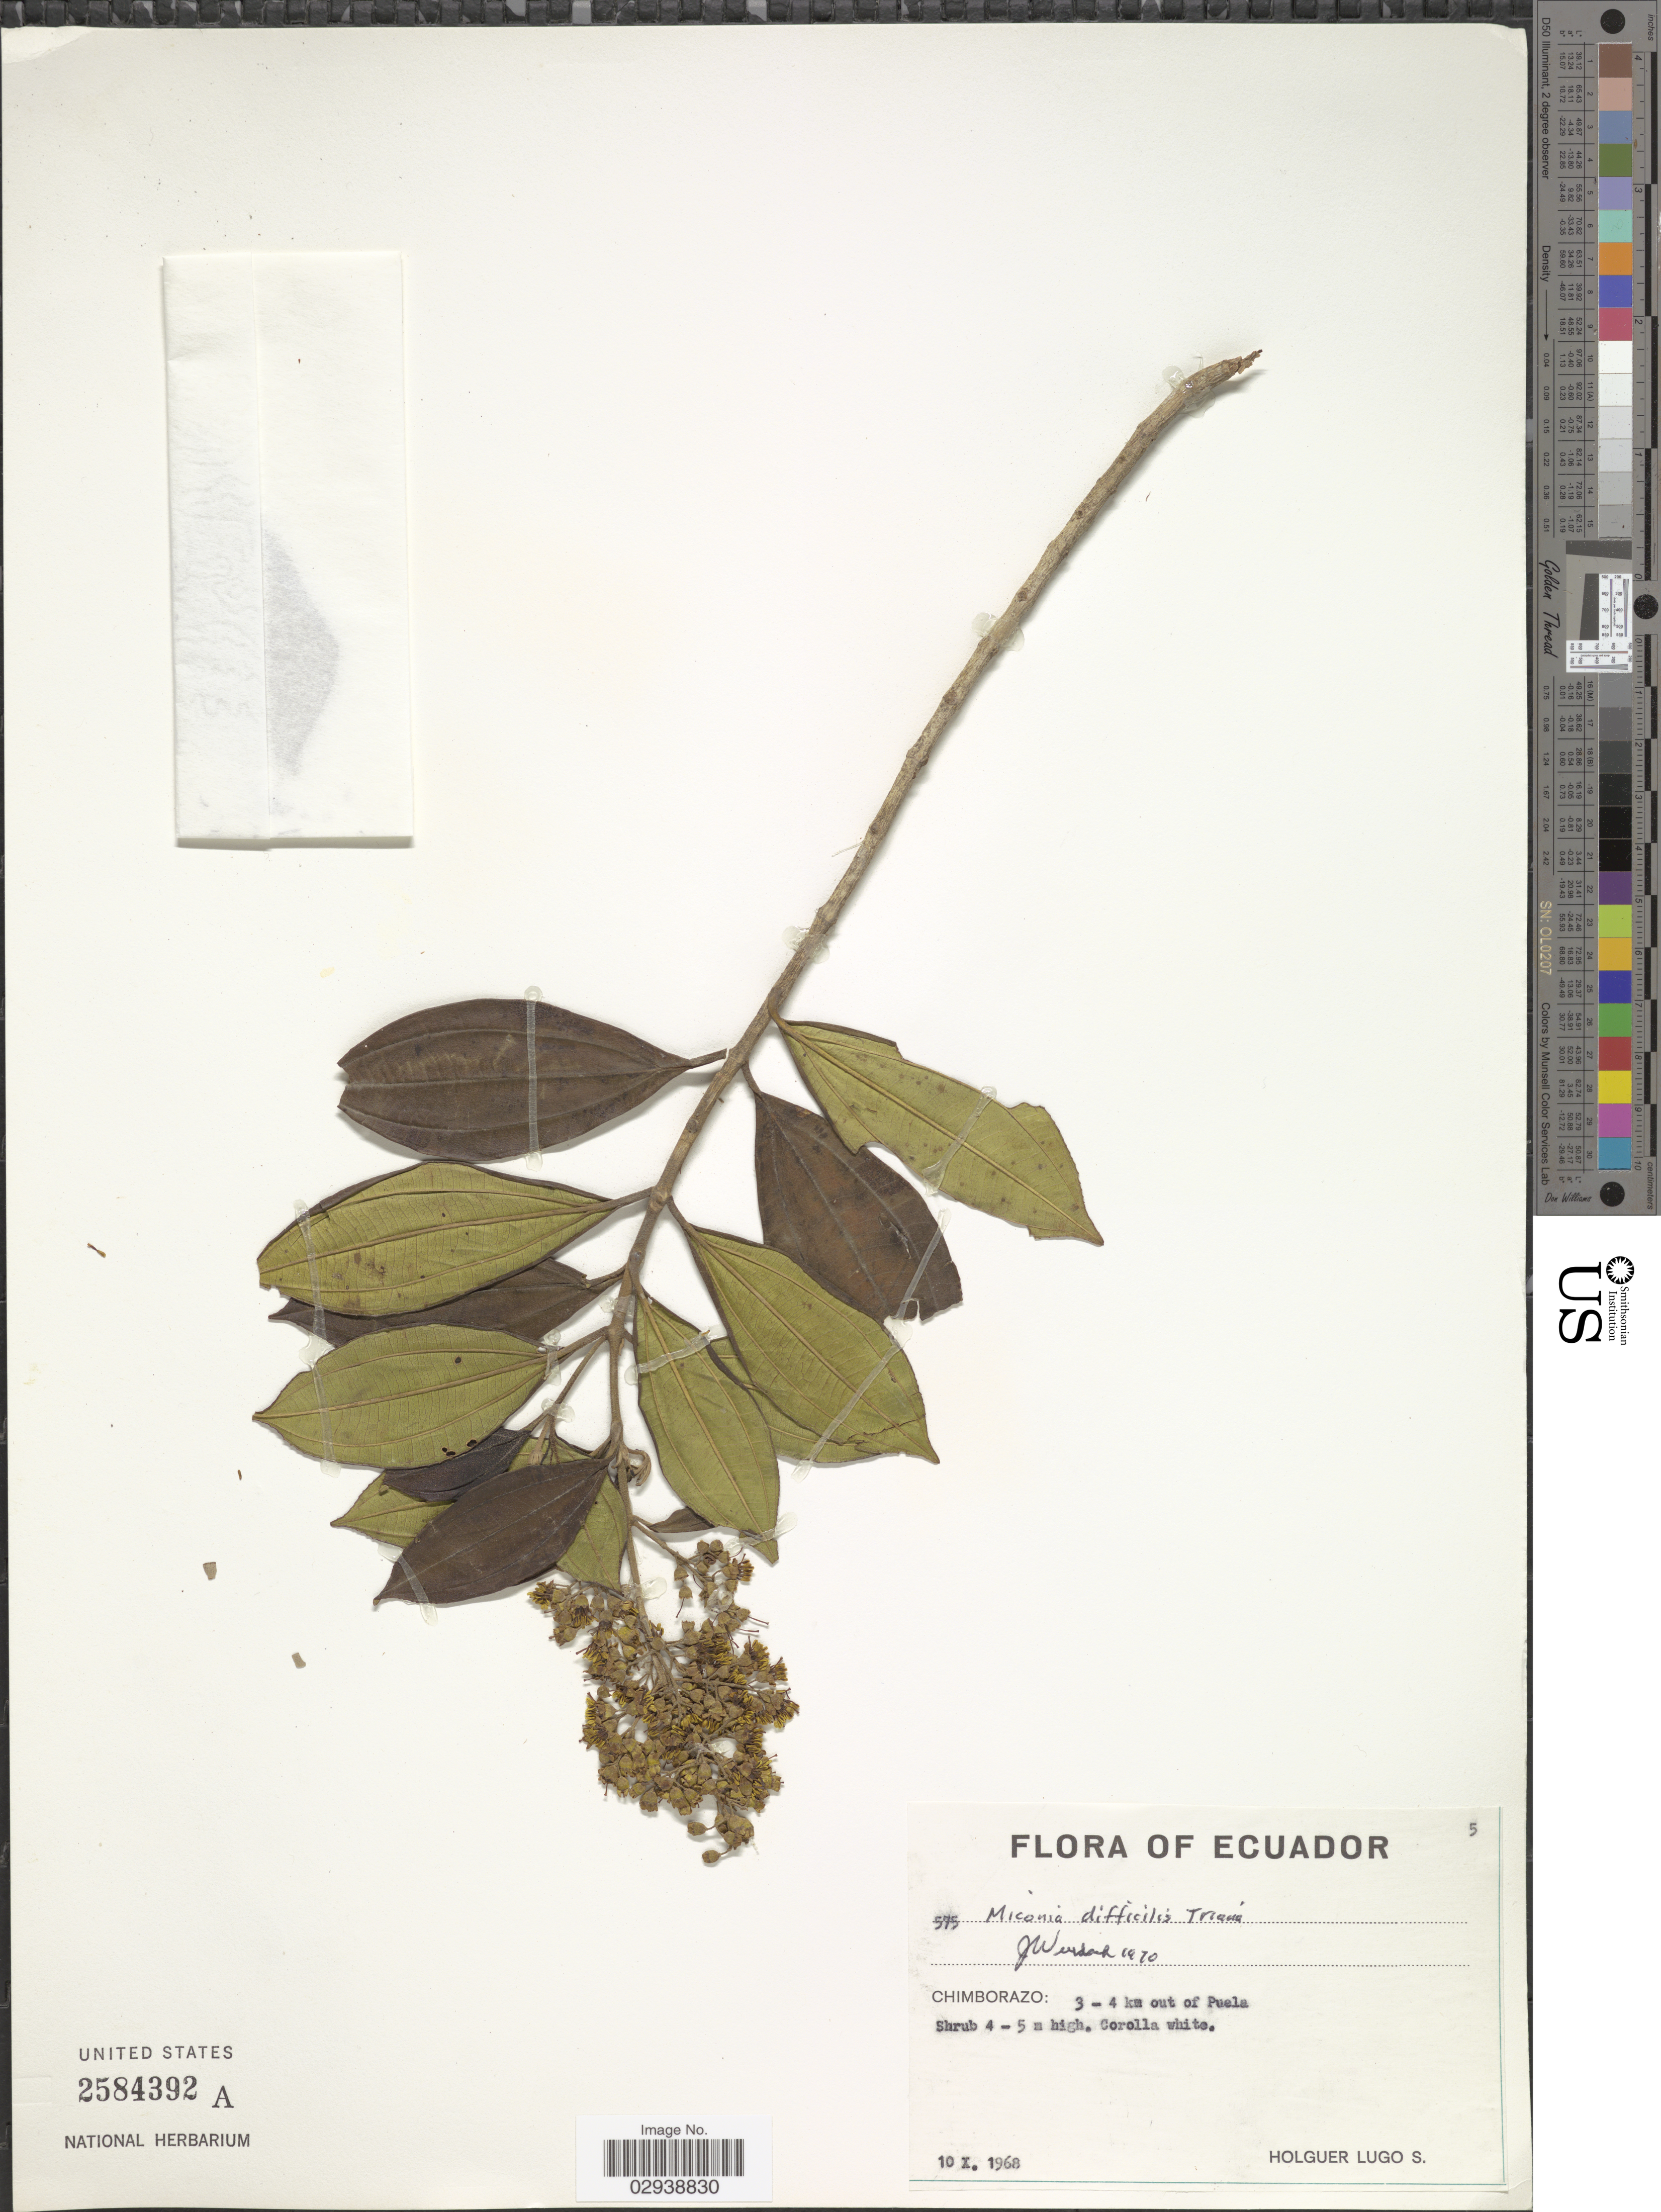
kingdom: Plantae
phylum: Tracheophyta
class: Magnoliopsida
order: Myrtales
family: Melastomataceae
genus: Miconia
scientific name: Miconia difficilis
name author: Triana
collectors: H. Lugo S.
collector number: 575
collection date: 1968-10-10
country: Ecuador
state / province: Chimborazo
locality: Chimborazo: 3-4 km out of Puela.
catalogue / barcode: US 2584392A